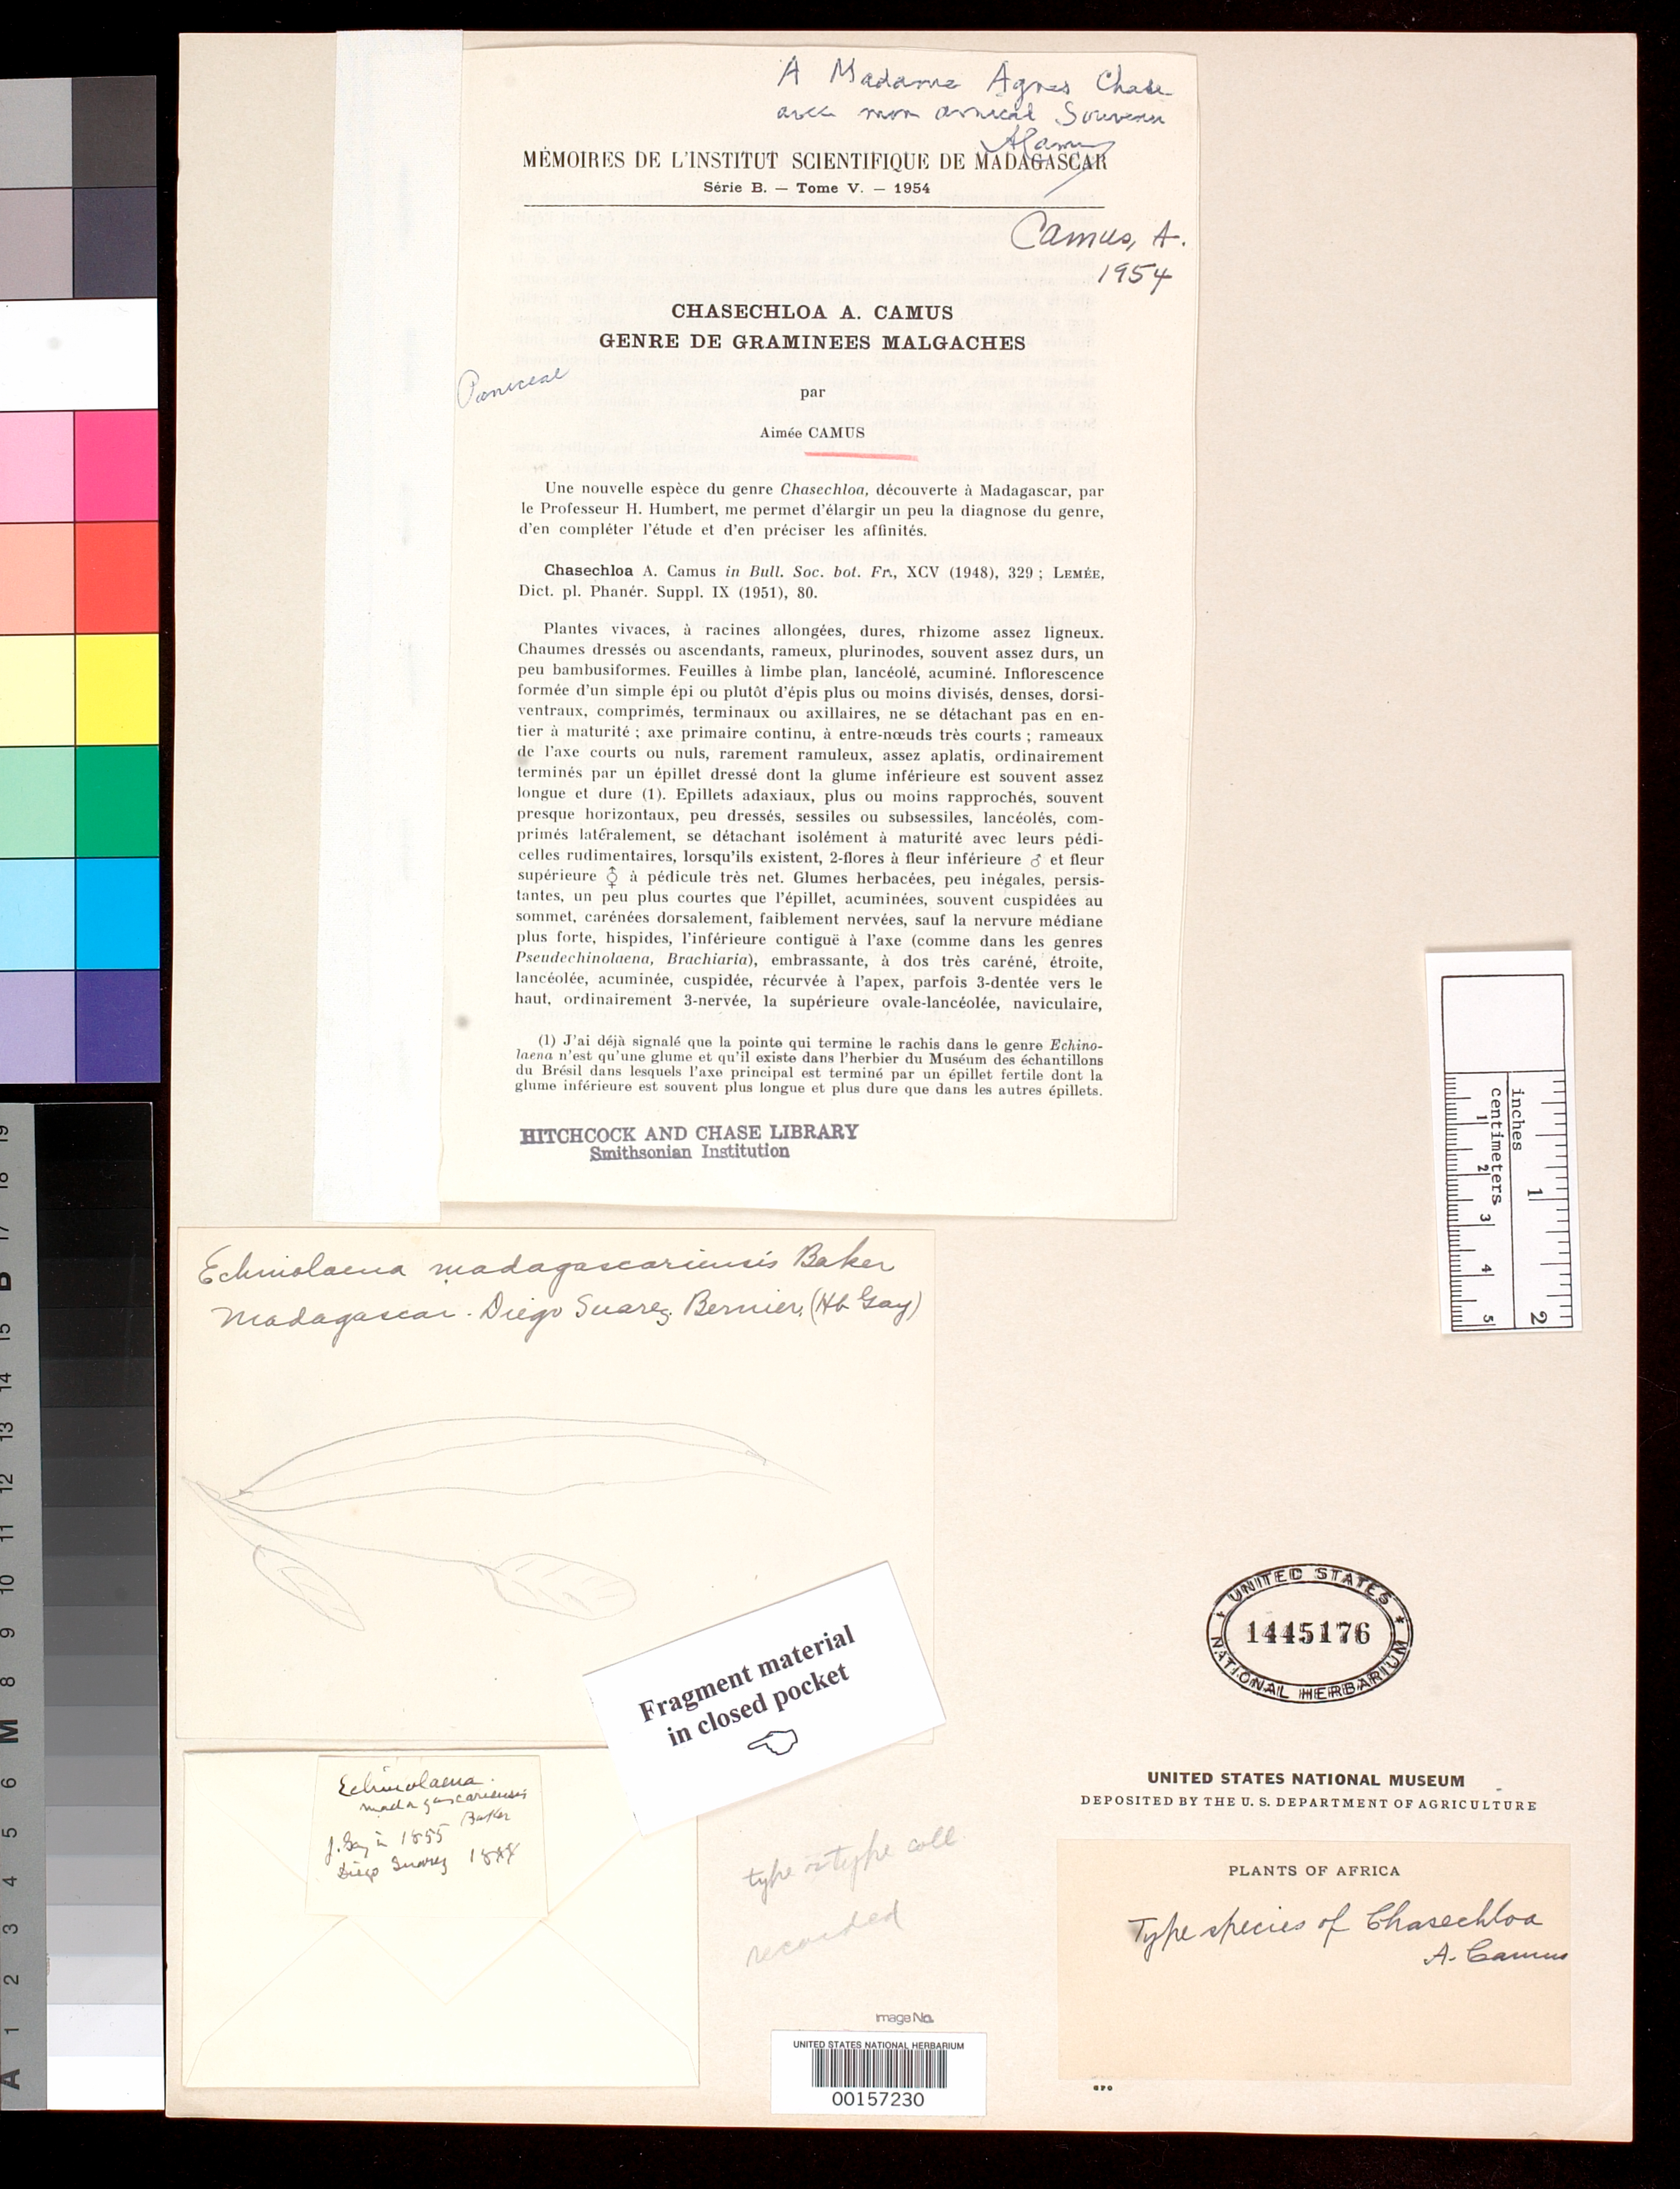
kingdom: Plantae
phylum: Tracheophyta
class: Liliopsida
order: Poales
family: Poaceae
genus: Echinolaena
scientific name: Echinolaena madagascariensis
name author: Baker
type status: Type Fragment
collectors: -. Bernier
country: Madagascar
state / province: Diana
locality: Diego Suarez.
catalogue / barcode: US 1445176